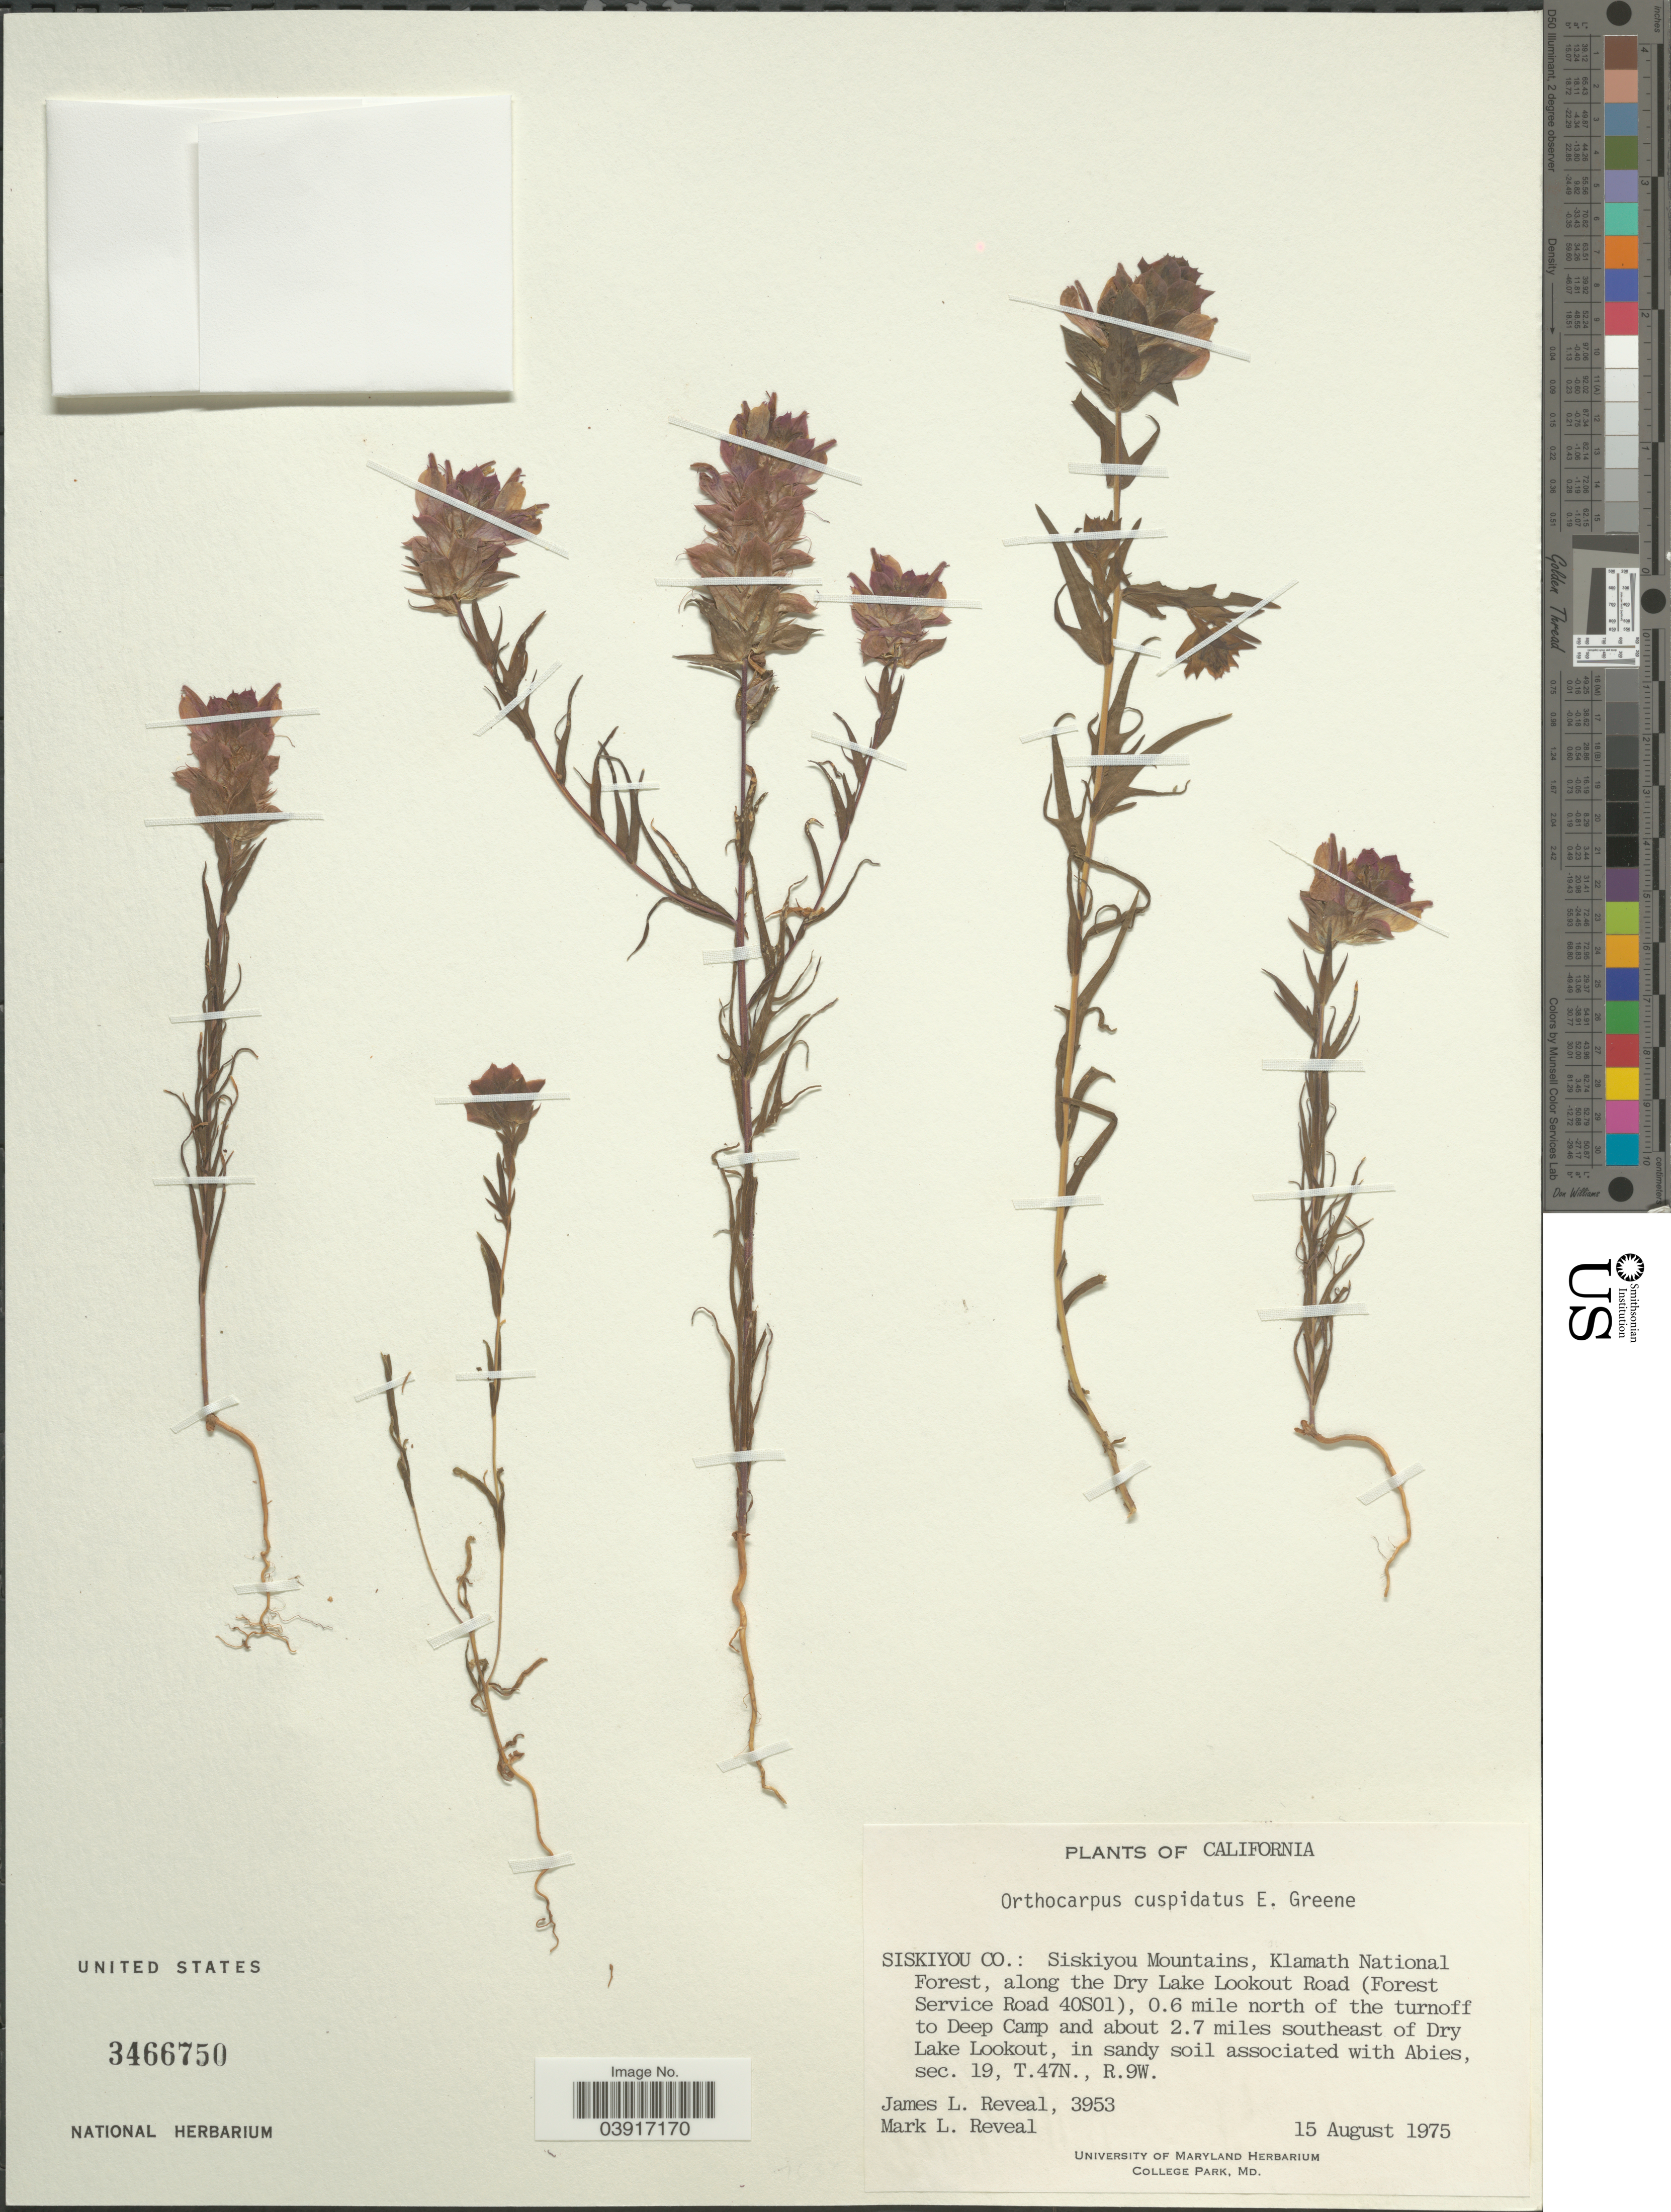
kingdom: Plantae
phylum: Tracheophyta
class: Magnoliopsida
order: Lamiales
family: Orobanchaceae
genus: Orthocarpus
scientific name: Orthocarpus cuspidatus subsp. cuspidatus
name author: Greene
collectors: J. L. Reveal & M. L. Reveal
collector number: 3953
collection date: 1975-08-15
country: United States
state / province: California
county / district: Siskiyou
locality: Siskiyou Co.: Siskiyou Mountains, Klamath National Forest, along the Dry Lake Lookout Road (Forest Service Road 40S01), 0.6 mile north of the turnoff to Deep Camp and about 2.7 miles southeast of Dry Lake Lookout, sec. 19, T.47N., R.9W.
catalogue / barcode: US 3466750